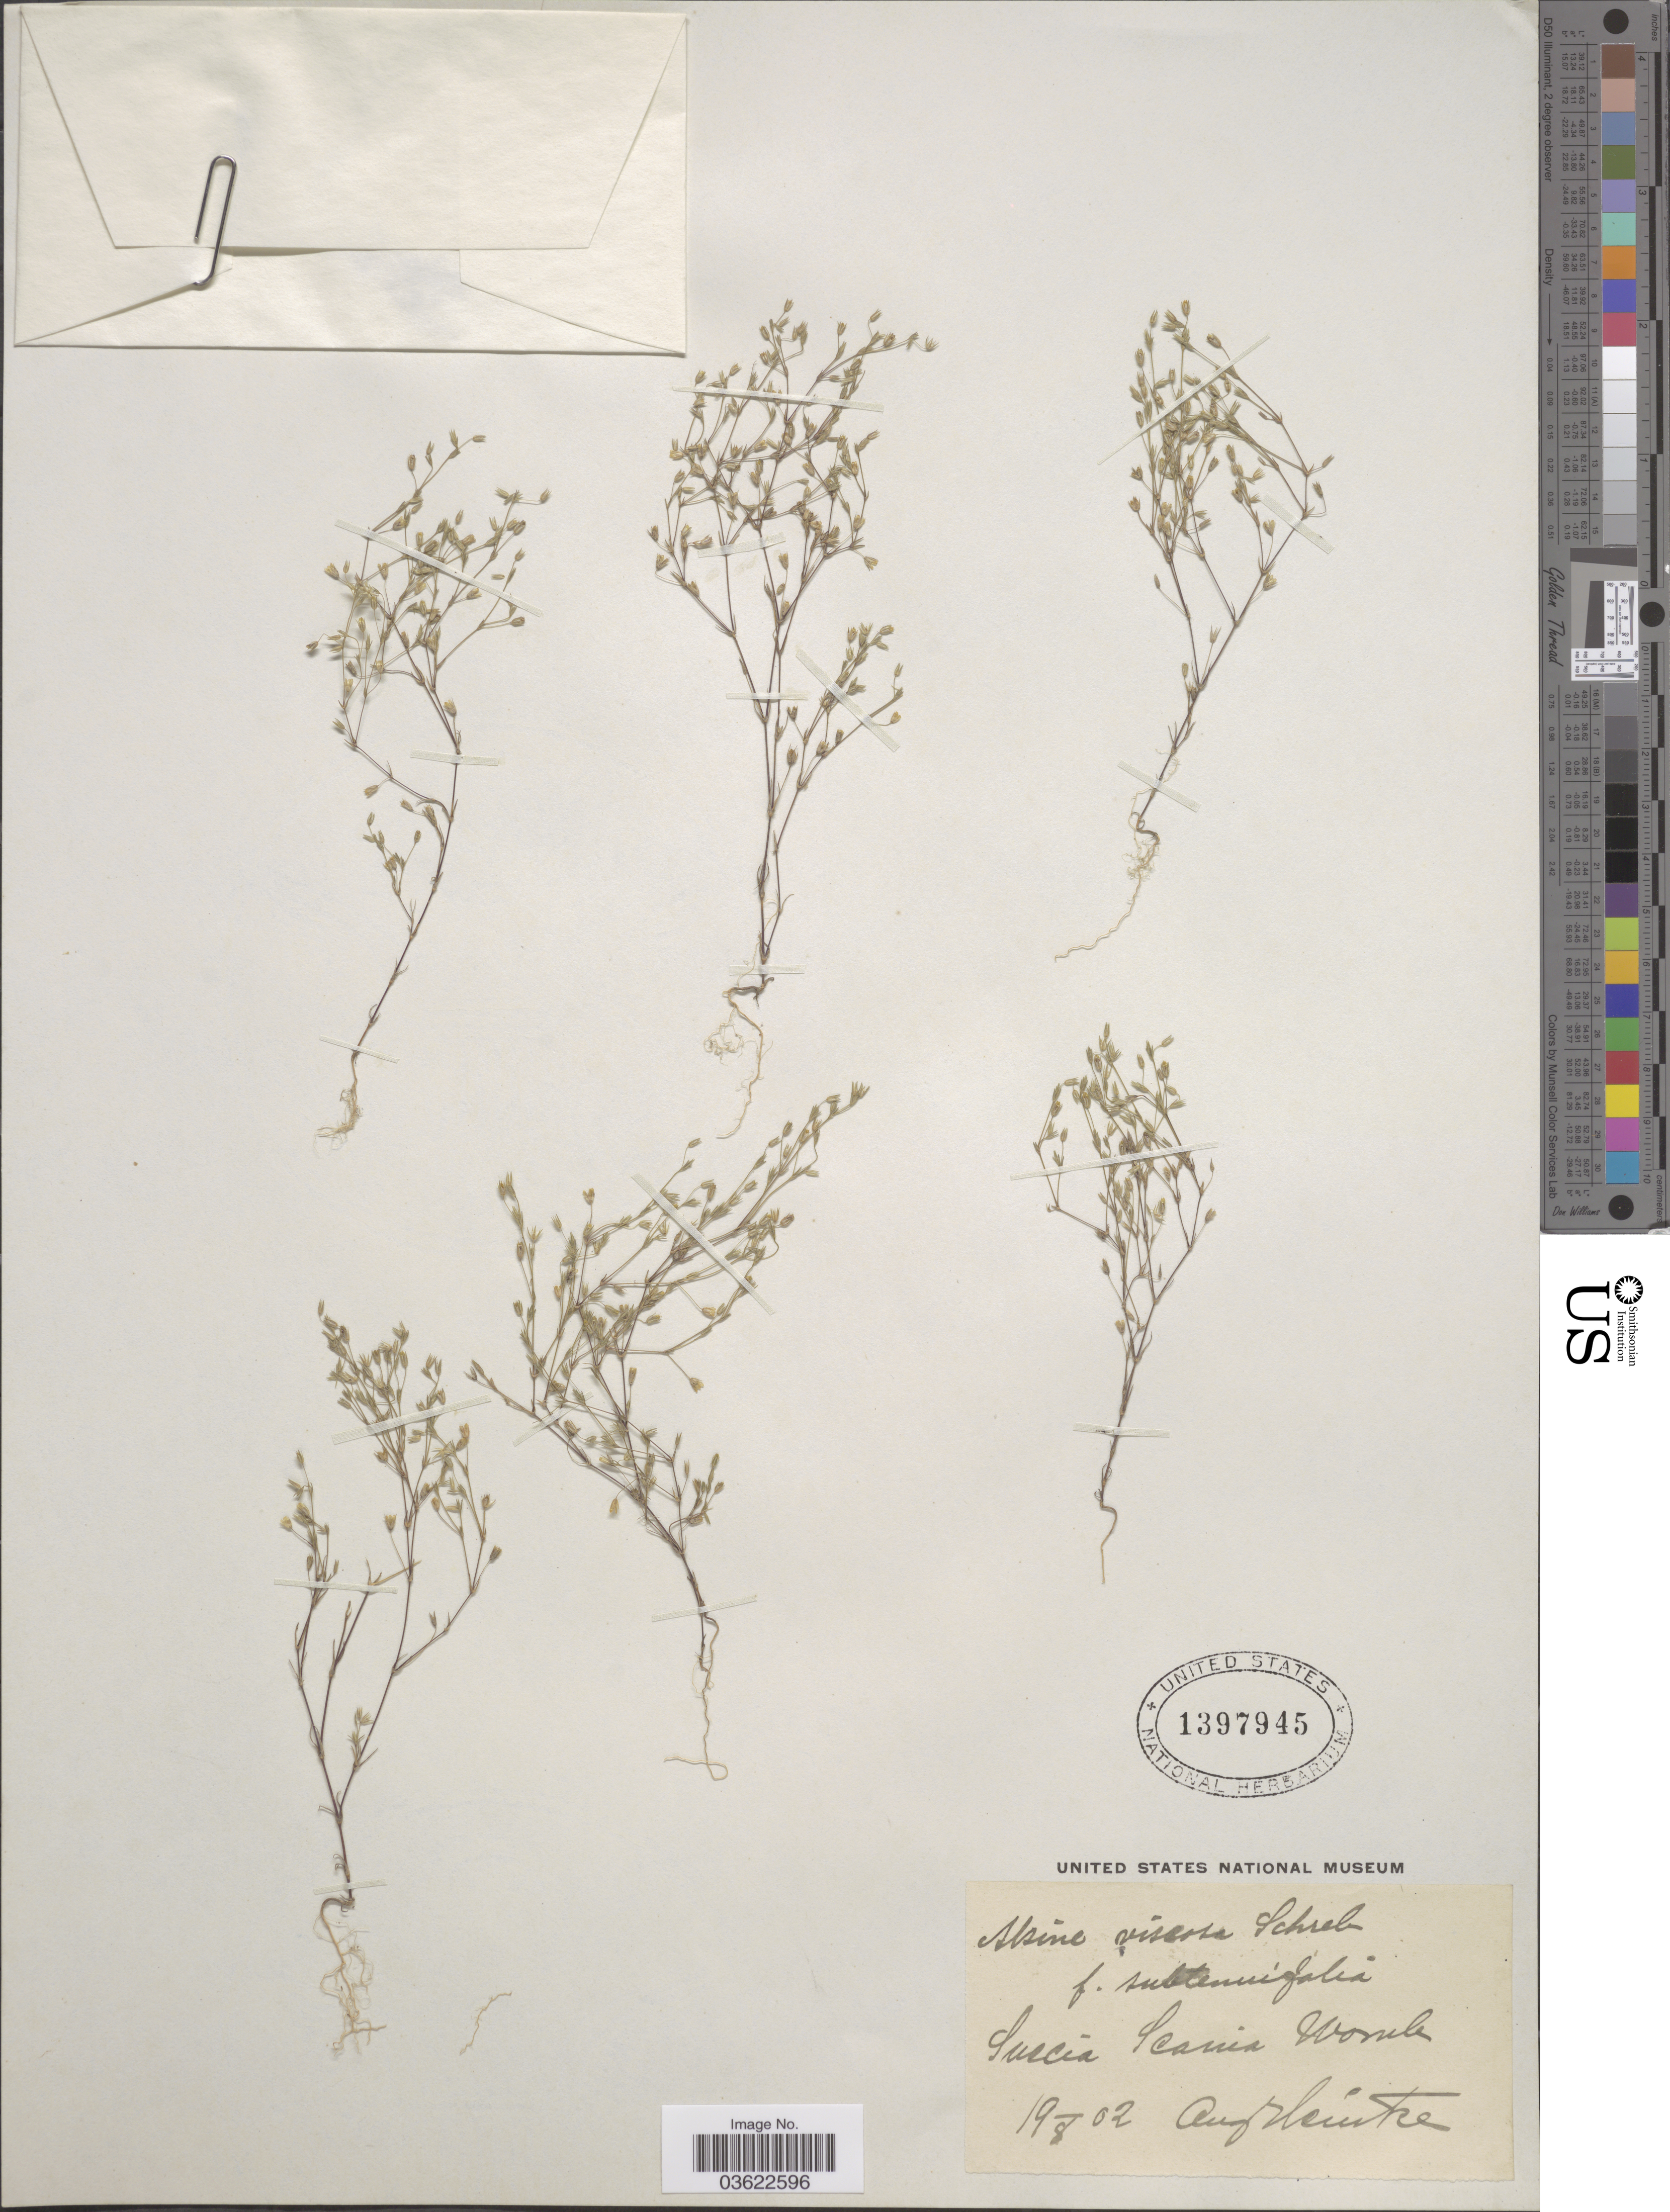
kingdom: Plantae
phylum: Tracheophyta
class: Magnoliopsida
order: Caryophyllales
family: Caryophyllaceae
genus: Arenaria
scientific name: Arenaria viscida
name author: Loisel.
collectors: A. Heinke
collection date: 1902-08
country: Sweden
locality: Suecia Scania Womle [interpreted].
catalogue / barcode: US 1397945